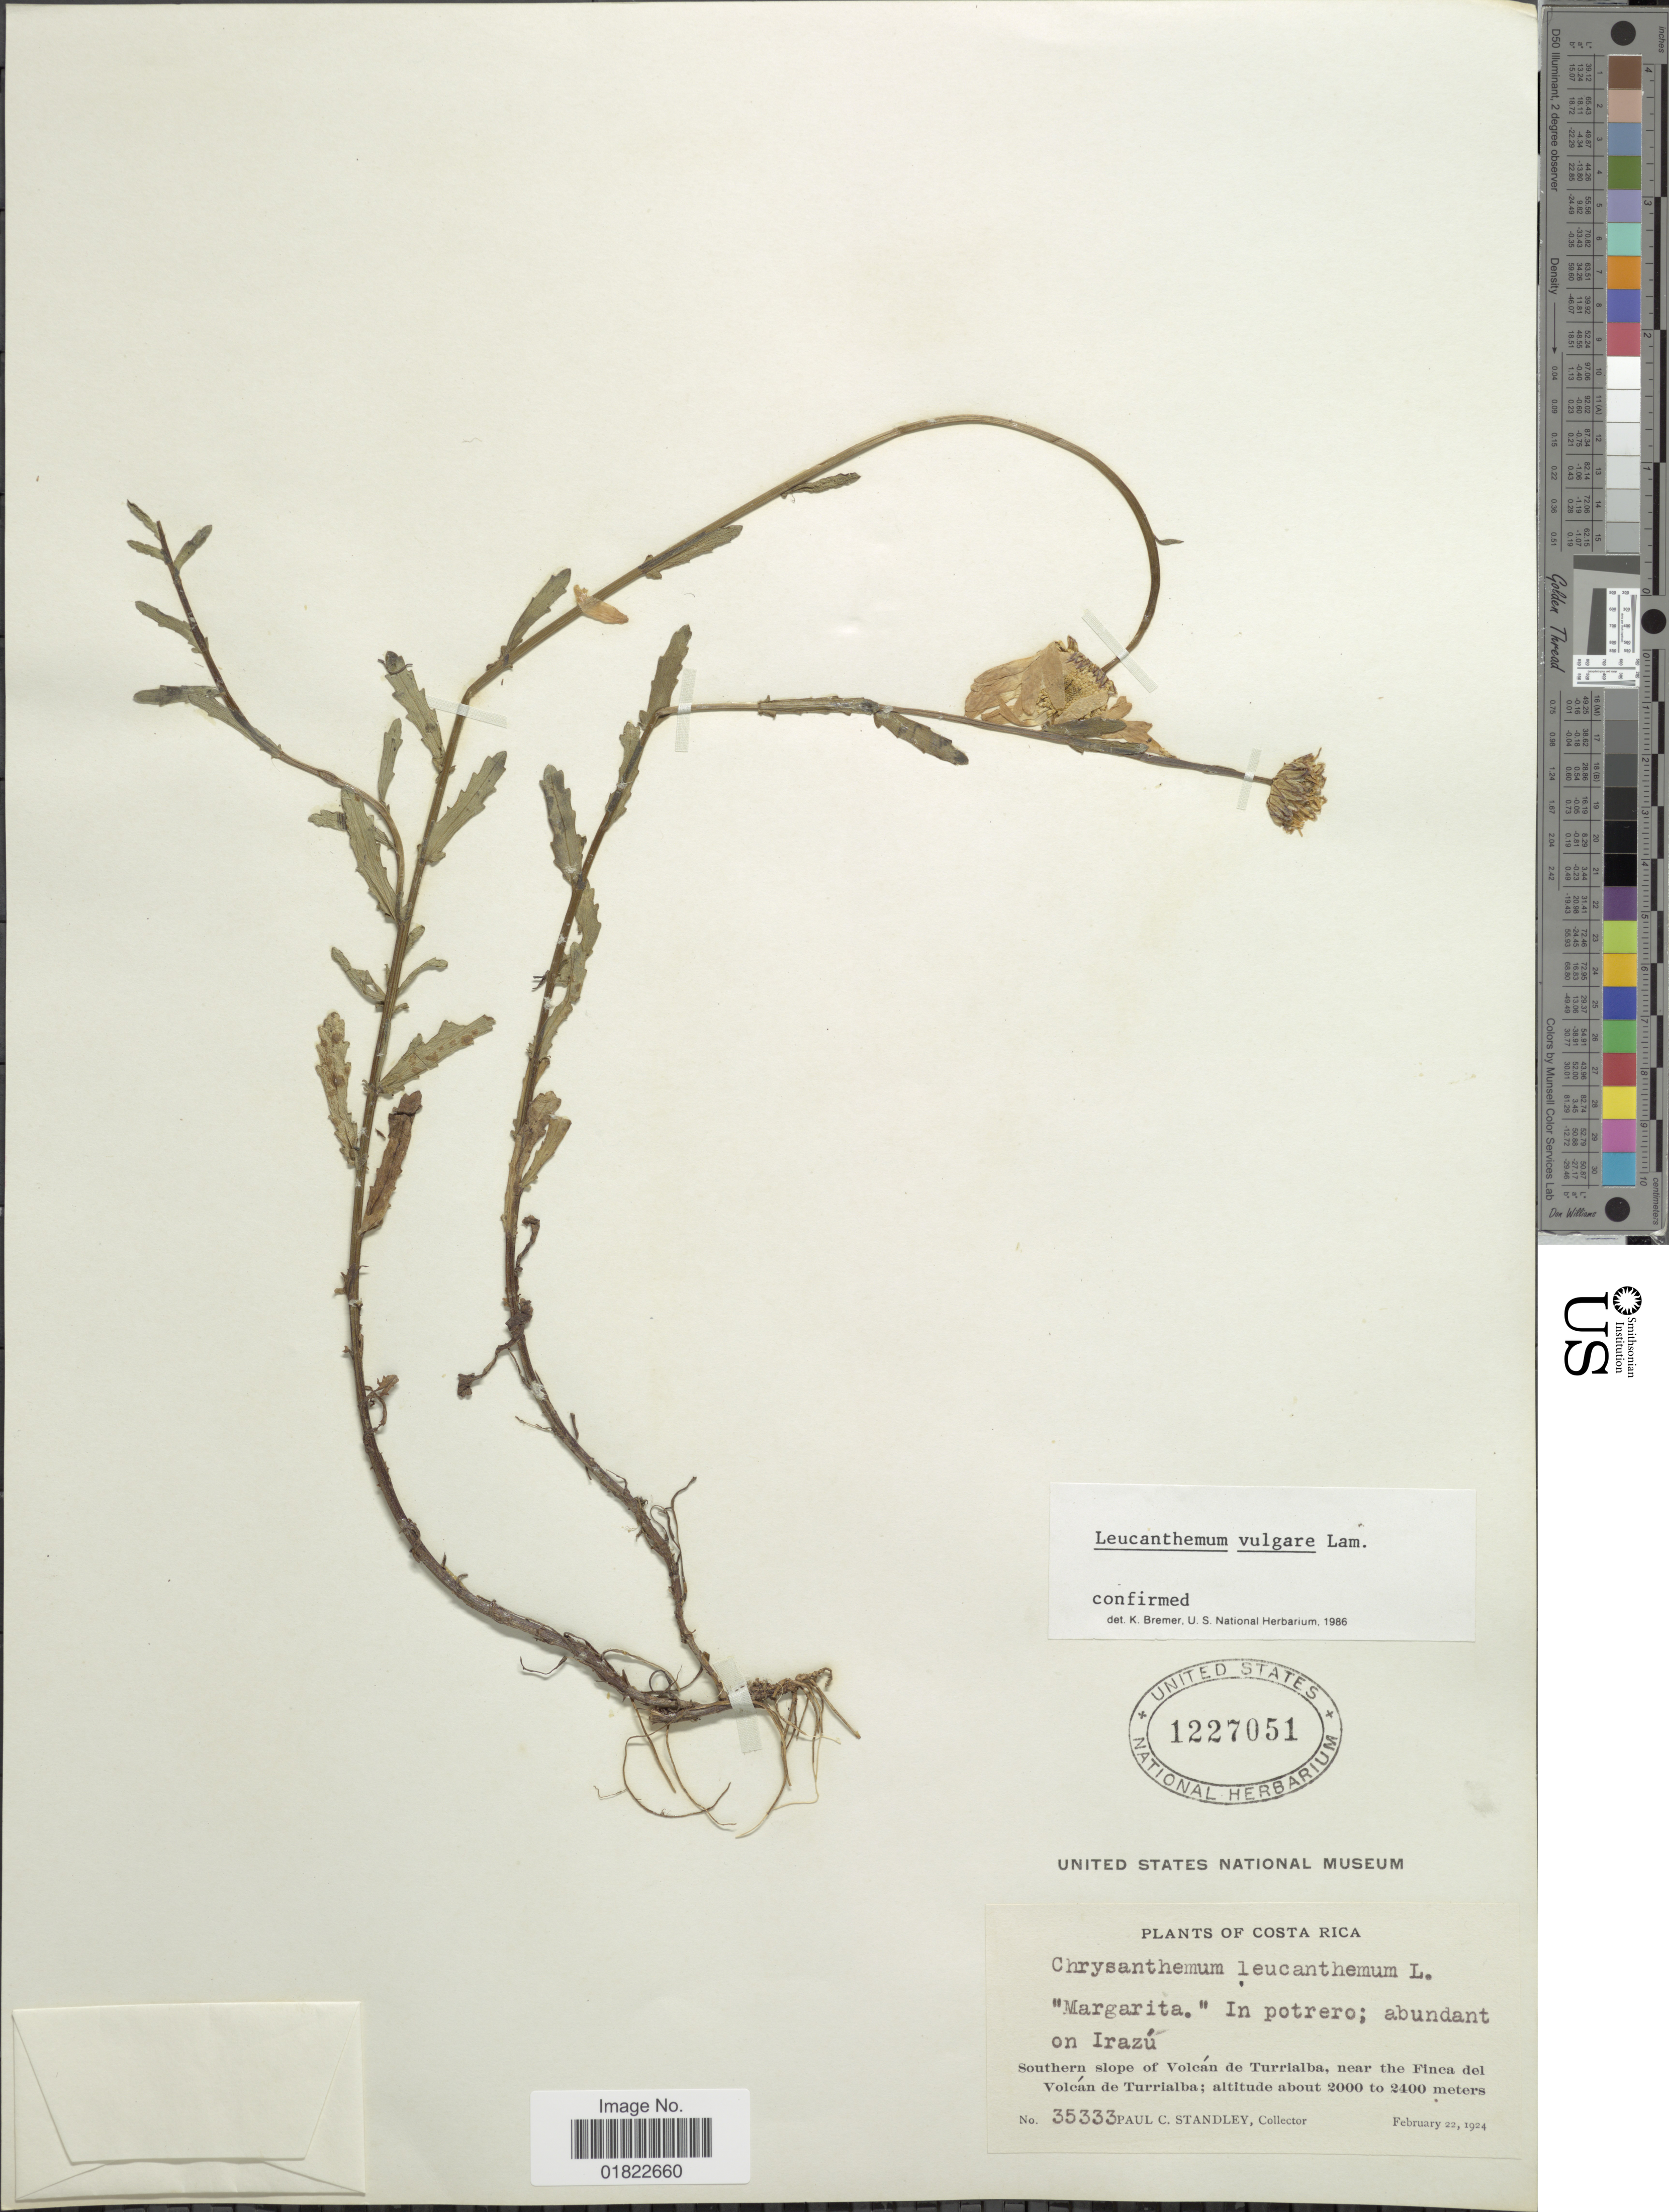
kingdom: Plantae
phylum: Tracheophyta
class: Magnoliopsida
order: Asterales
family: Asteraceae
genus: Leucanthemum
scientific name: Leucanthemum vulgare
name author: Lam.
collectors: P. C. Standley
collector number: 35333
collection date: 1924-02-22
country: Costa Rica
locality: Southern slope of Volcan de Turrialba, near the Finca del Volcan de Turrialba.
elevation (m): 2000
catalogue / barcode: US 1227051